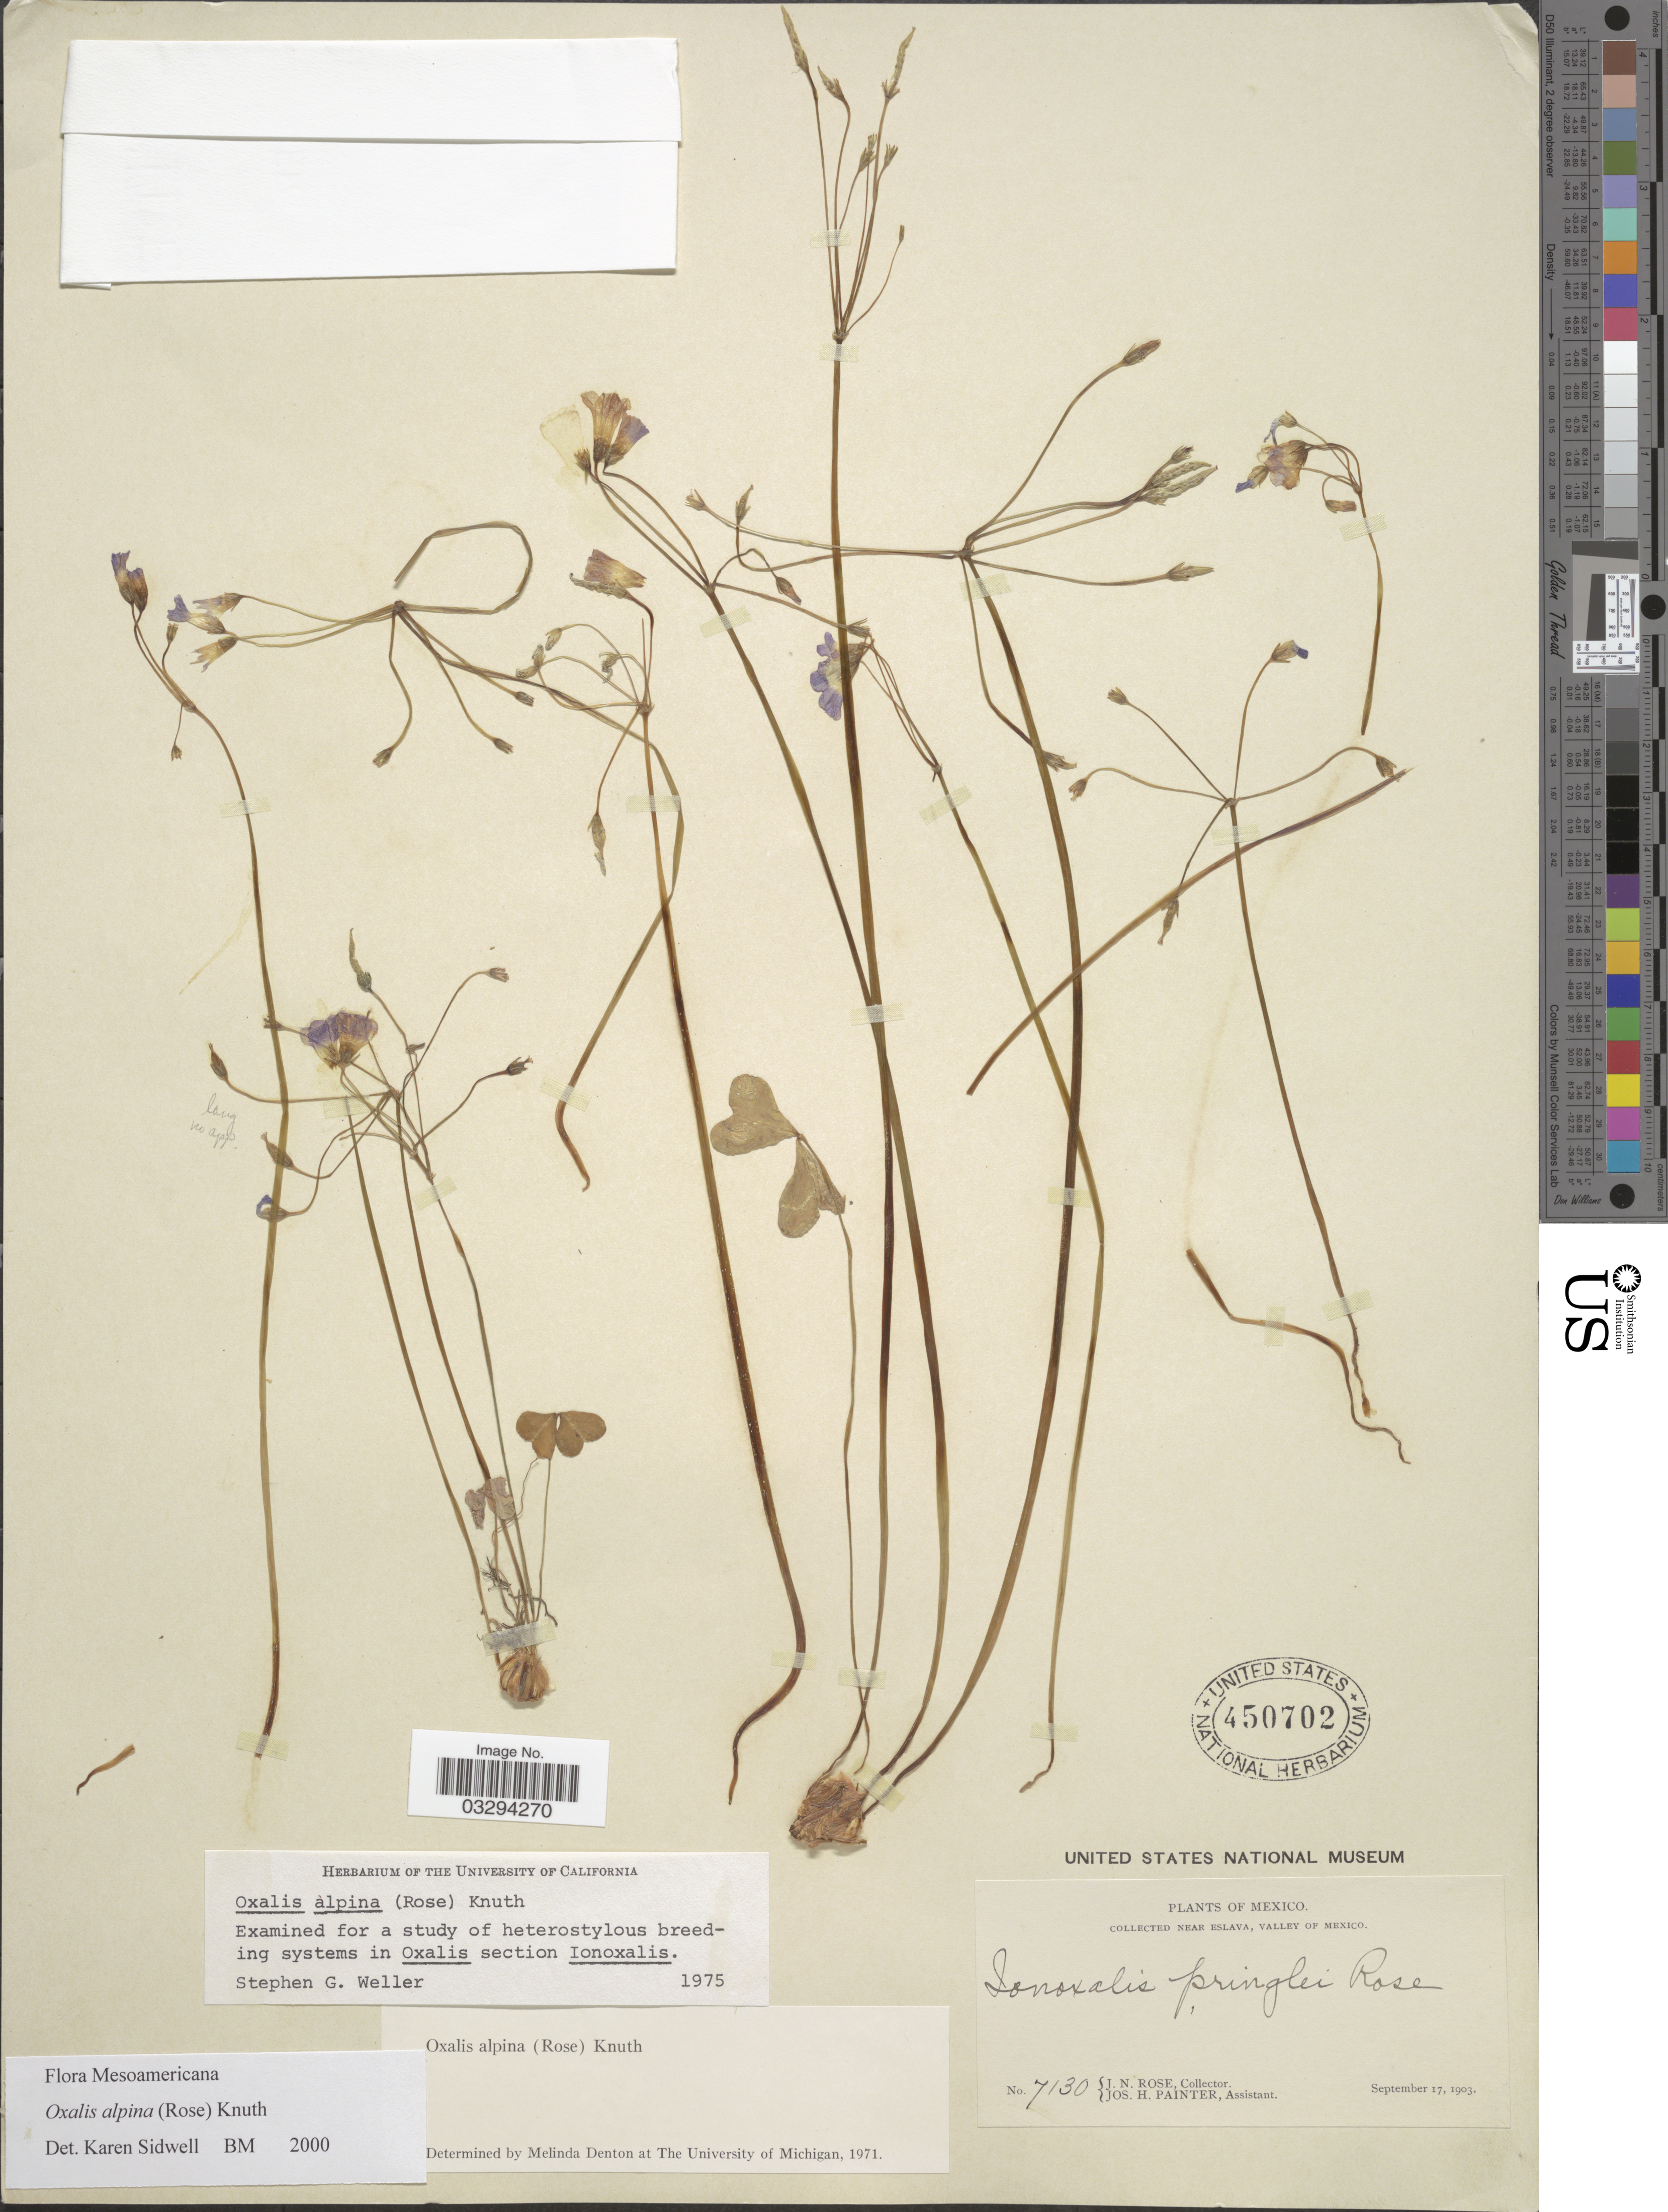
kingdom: Plantae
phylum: Tracheophyta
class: Magnoliopsida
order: Oxalidales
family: Oxalidaceae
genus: Oxalis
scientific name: Oxalis alpina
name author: (Rose) R. Knuth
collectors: J. N. Rose & J. H. Painter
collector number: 7130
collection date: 1903-09-17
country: Mexico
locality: Near Eslava, valley of Mexico.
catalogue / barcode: US 450702